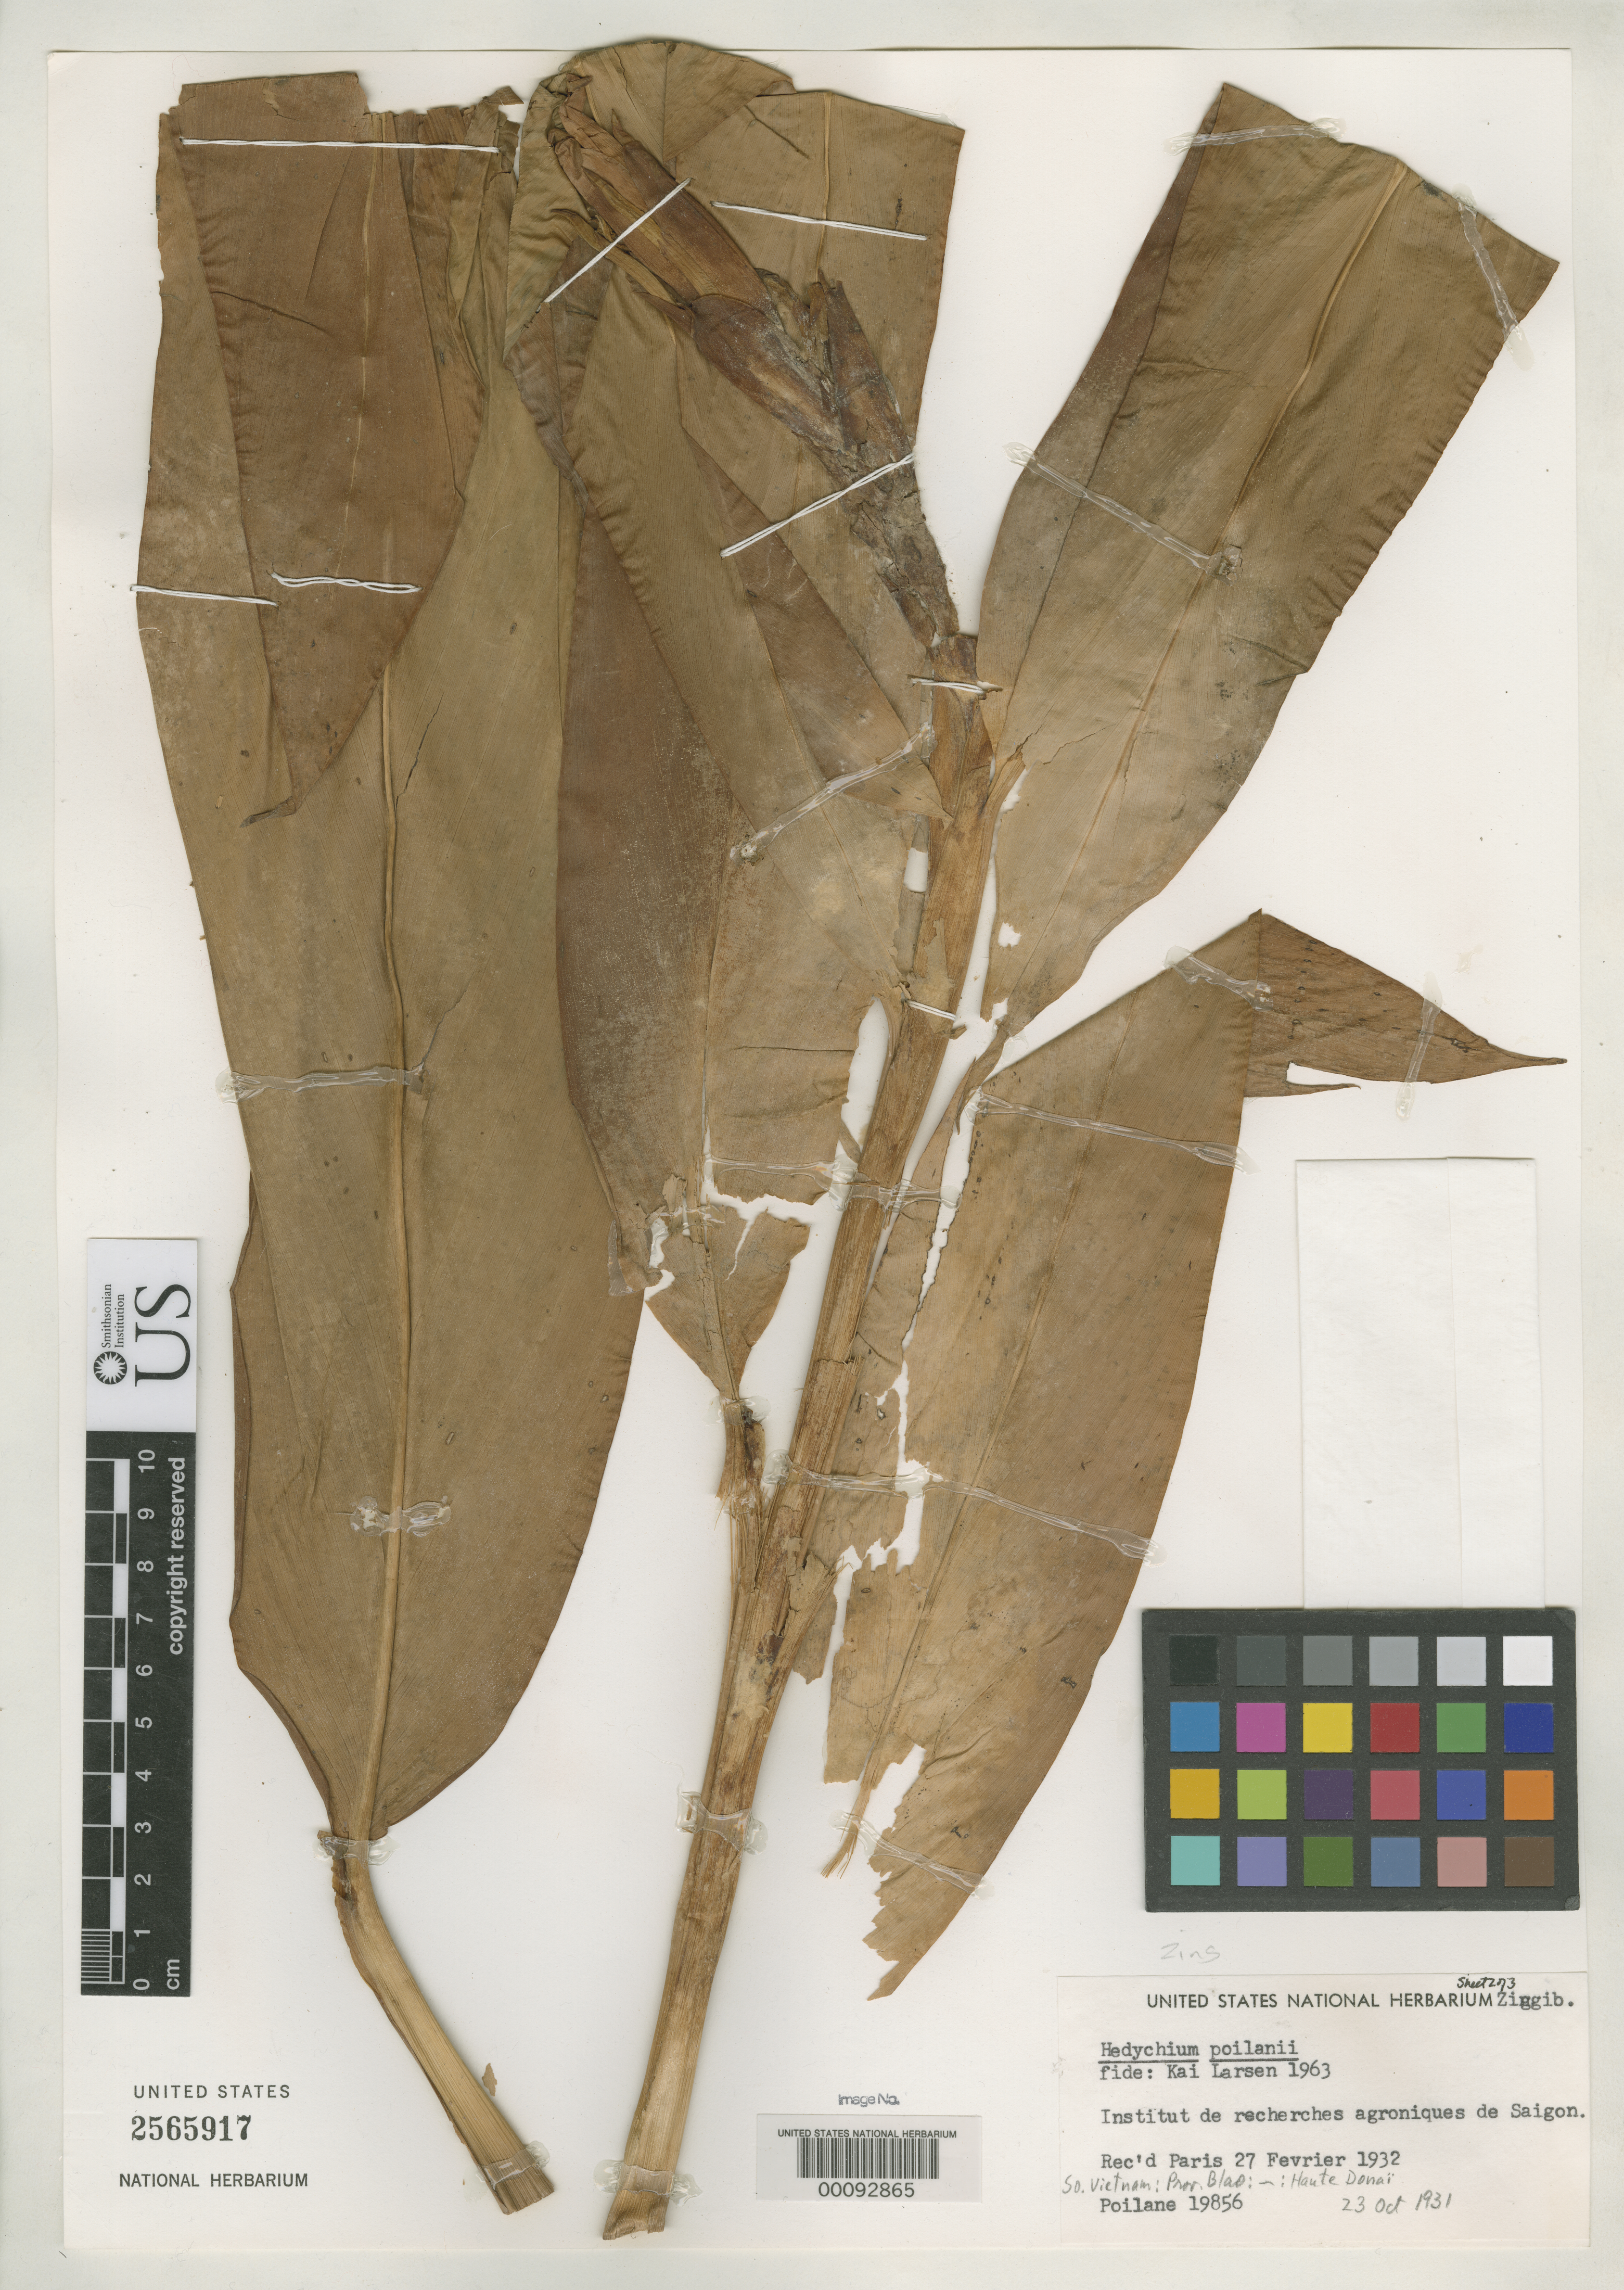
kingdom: Plantae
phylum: Tracheophyta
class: Liliopsida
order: Zingiberales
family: Zingiberaceae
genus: Hedychium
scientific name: Hedychium poilanei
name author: K. Larsen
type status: Isotype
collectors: E. Poilane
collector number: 19856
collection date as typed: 23 Oct 1931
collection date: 1931-10-23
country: Vietnam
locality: Blao, Haute Donai.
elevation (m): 100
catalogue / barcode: US 2565917